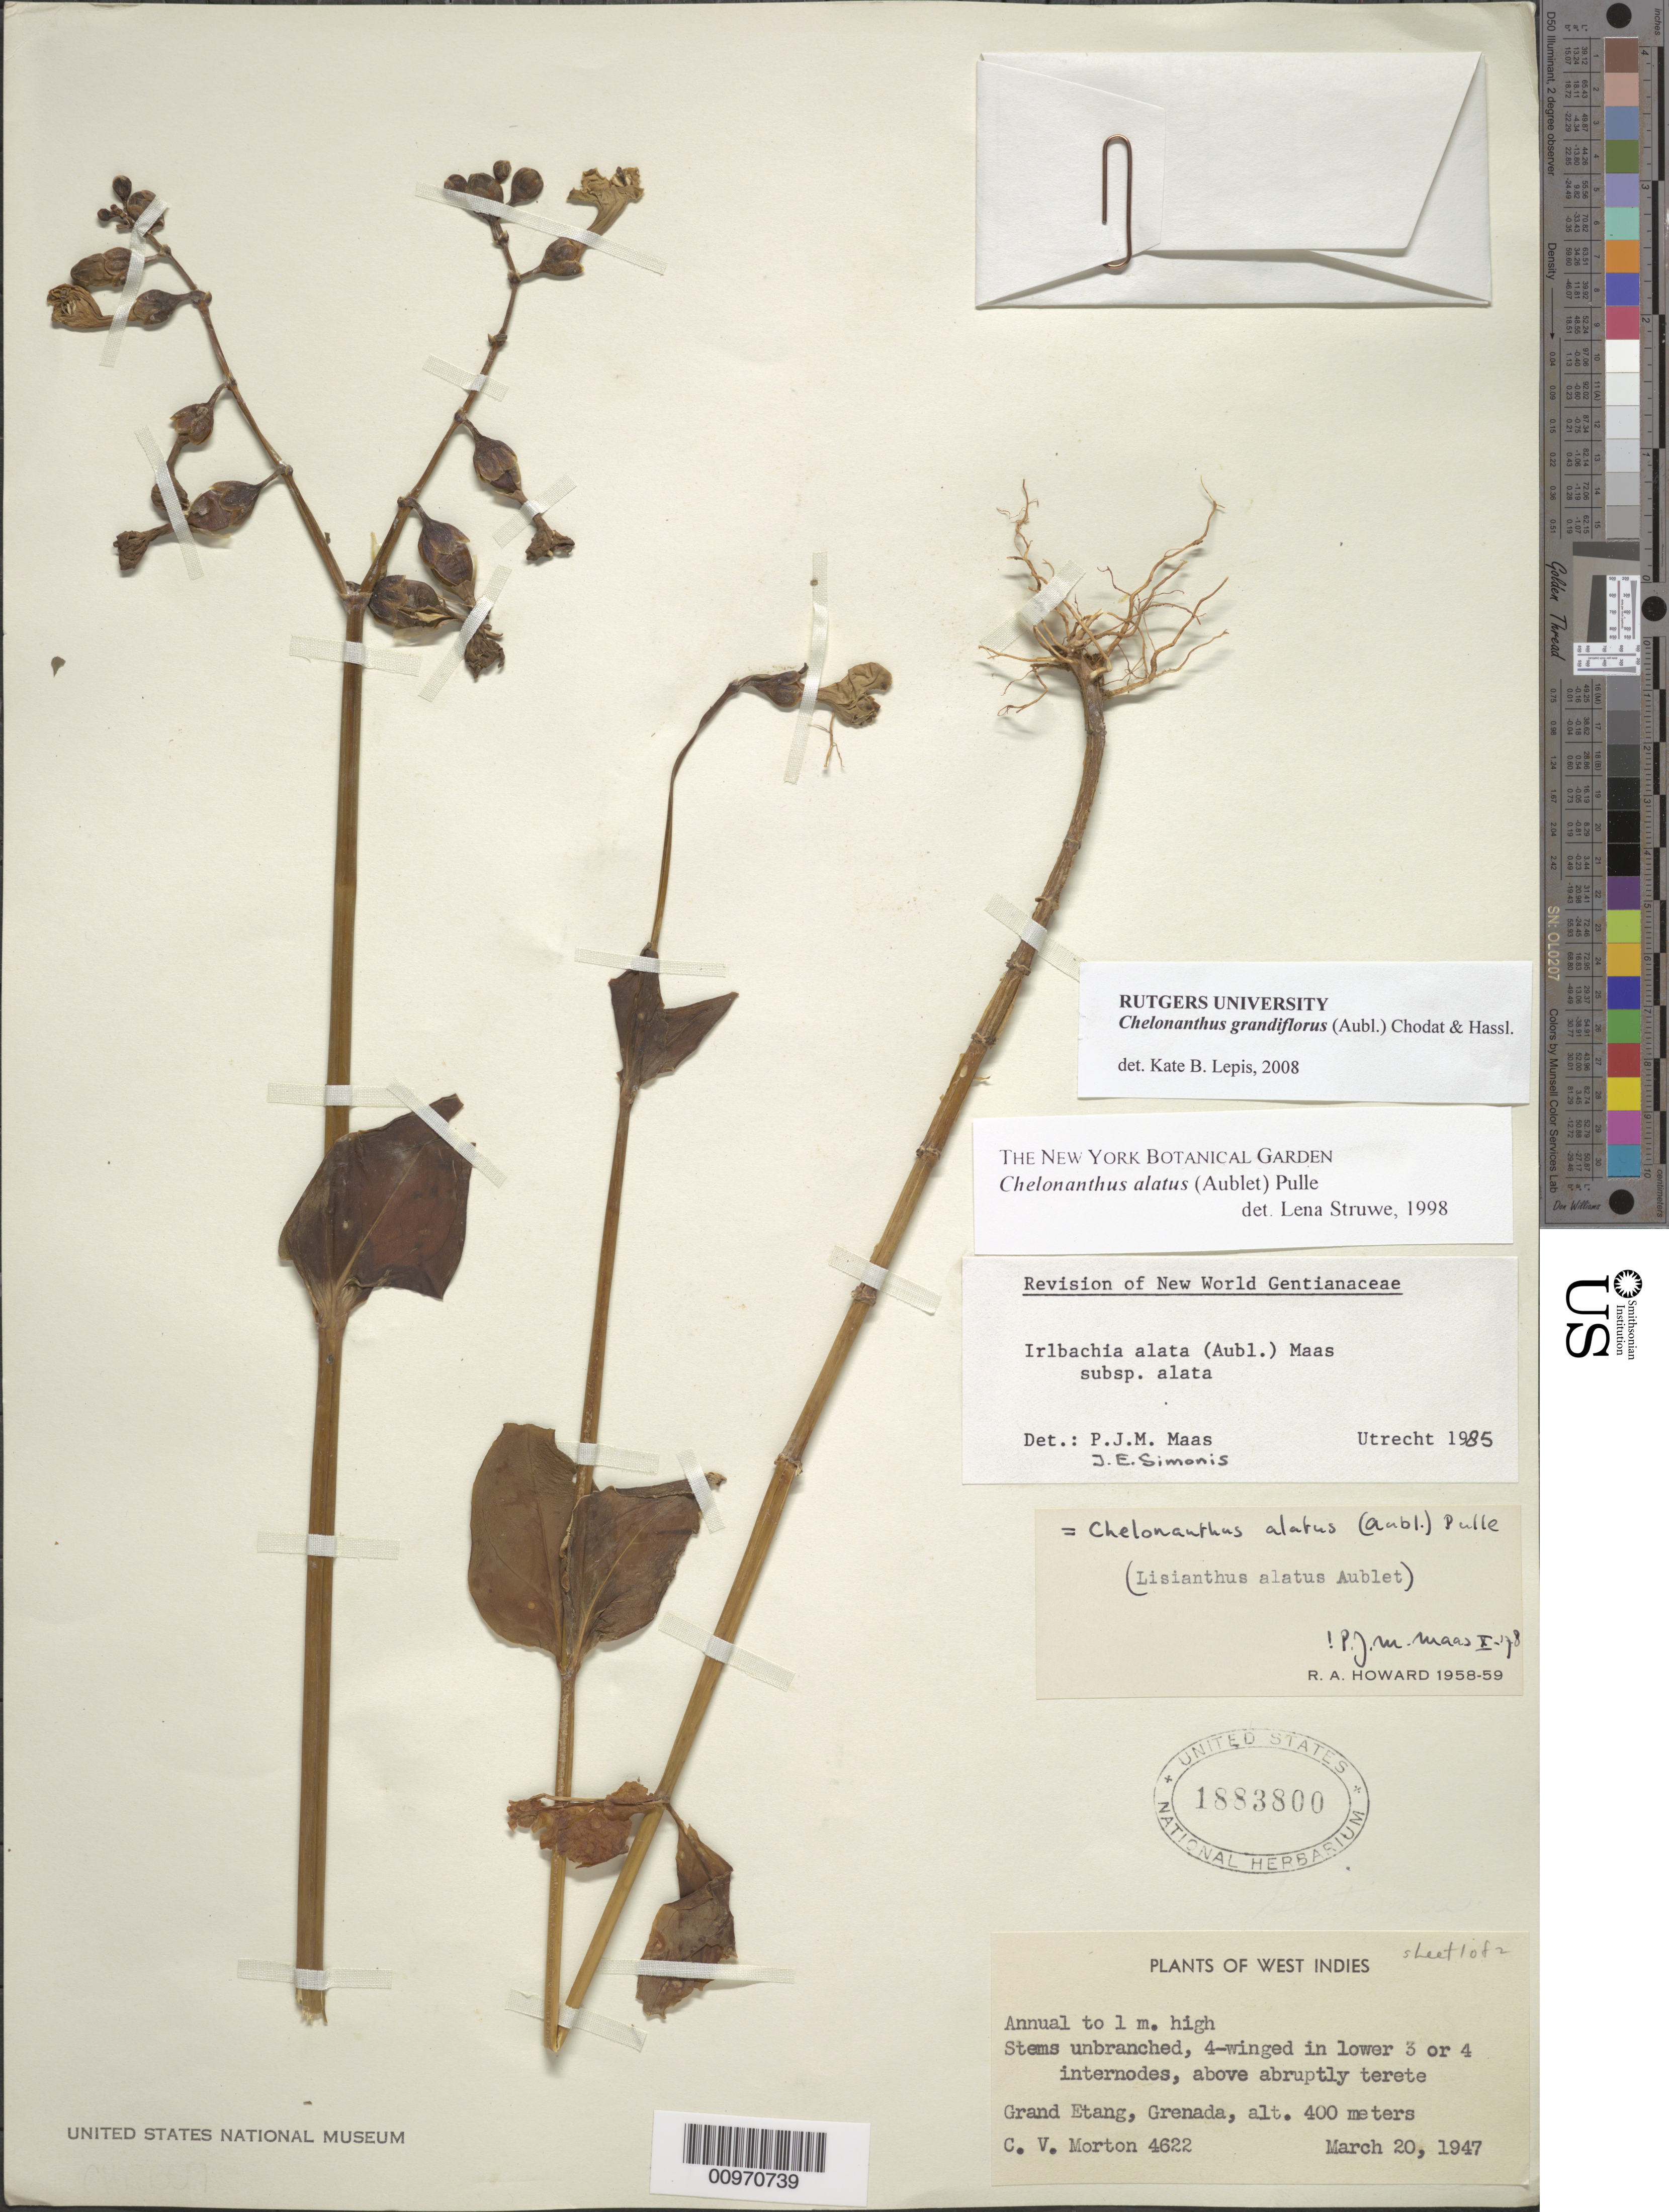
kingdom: Plantae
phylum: Tracheophyta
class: Magnoliopsida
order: Gentianales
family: Gentianaceae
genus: Chelonanthus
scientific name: Chelonanthus grandiflorus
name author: (Aubl.) Chodat & Hassl.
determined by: Lepis, Kate B.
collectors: C. V. Morton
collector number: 4622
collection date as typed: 20 Mar 1947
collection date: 1947-03-20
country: Grenada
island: Grenada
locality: Grand Etang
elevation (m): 400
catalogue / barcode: US 1883800